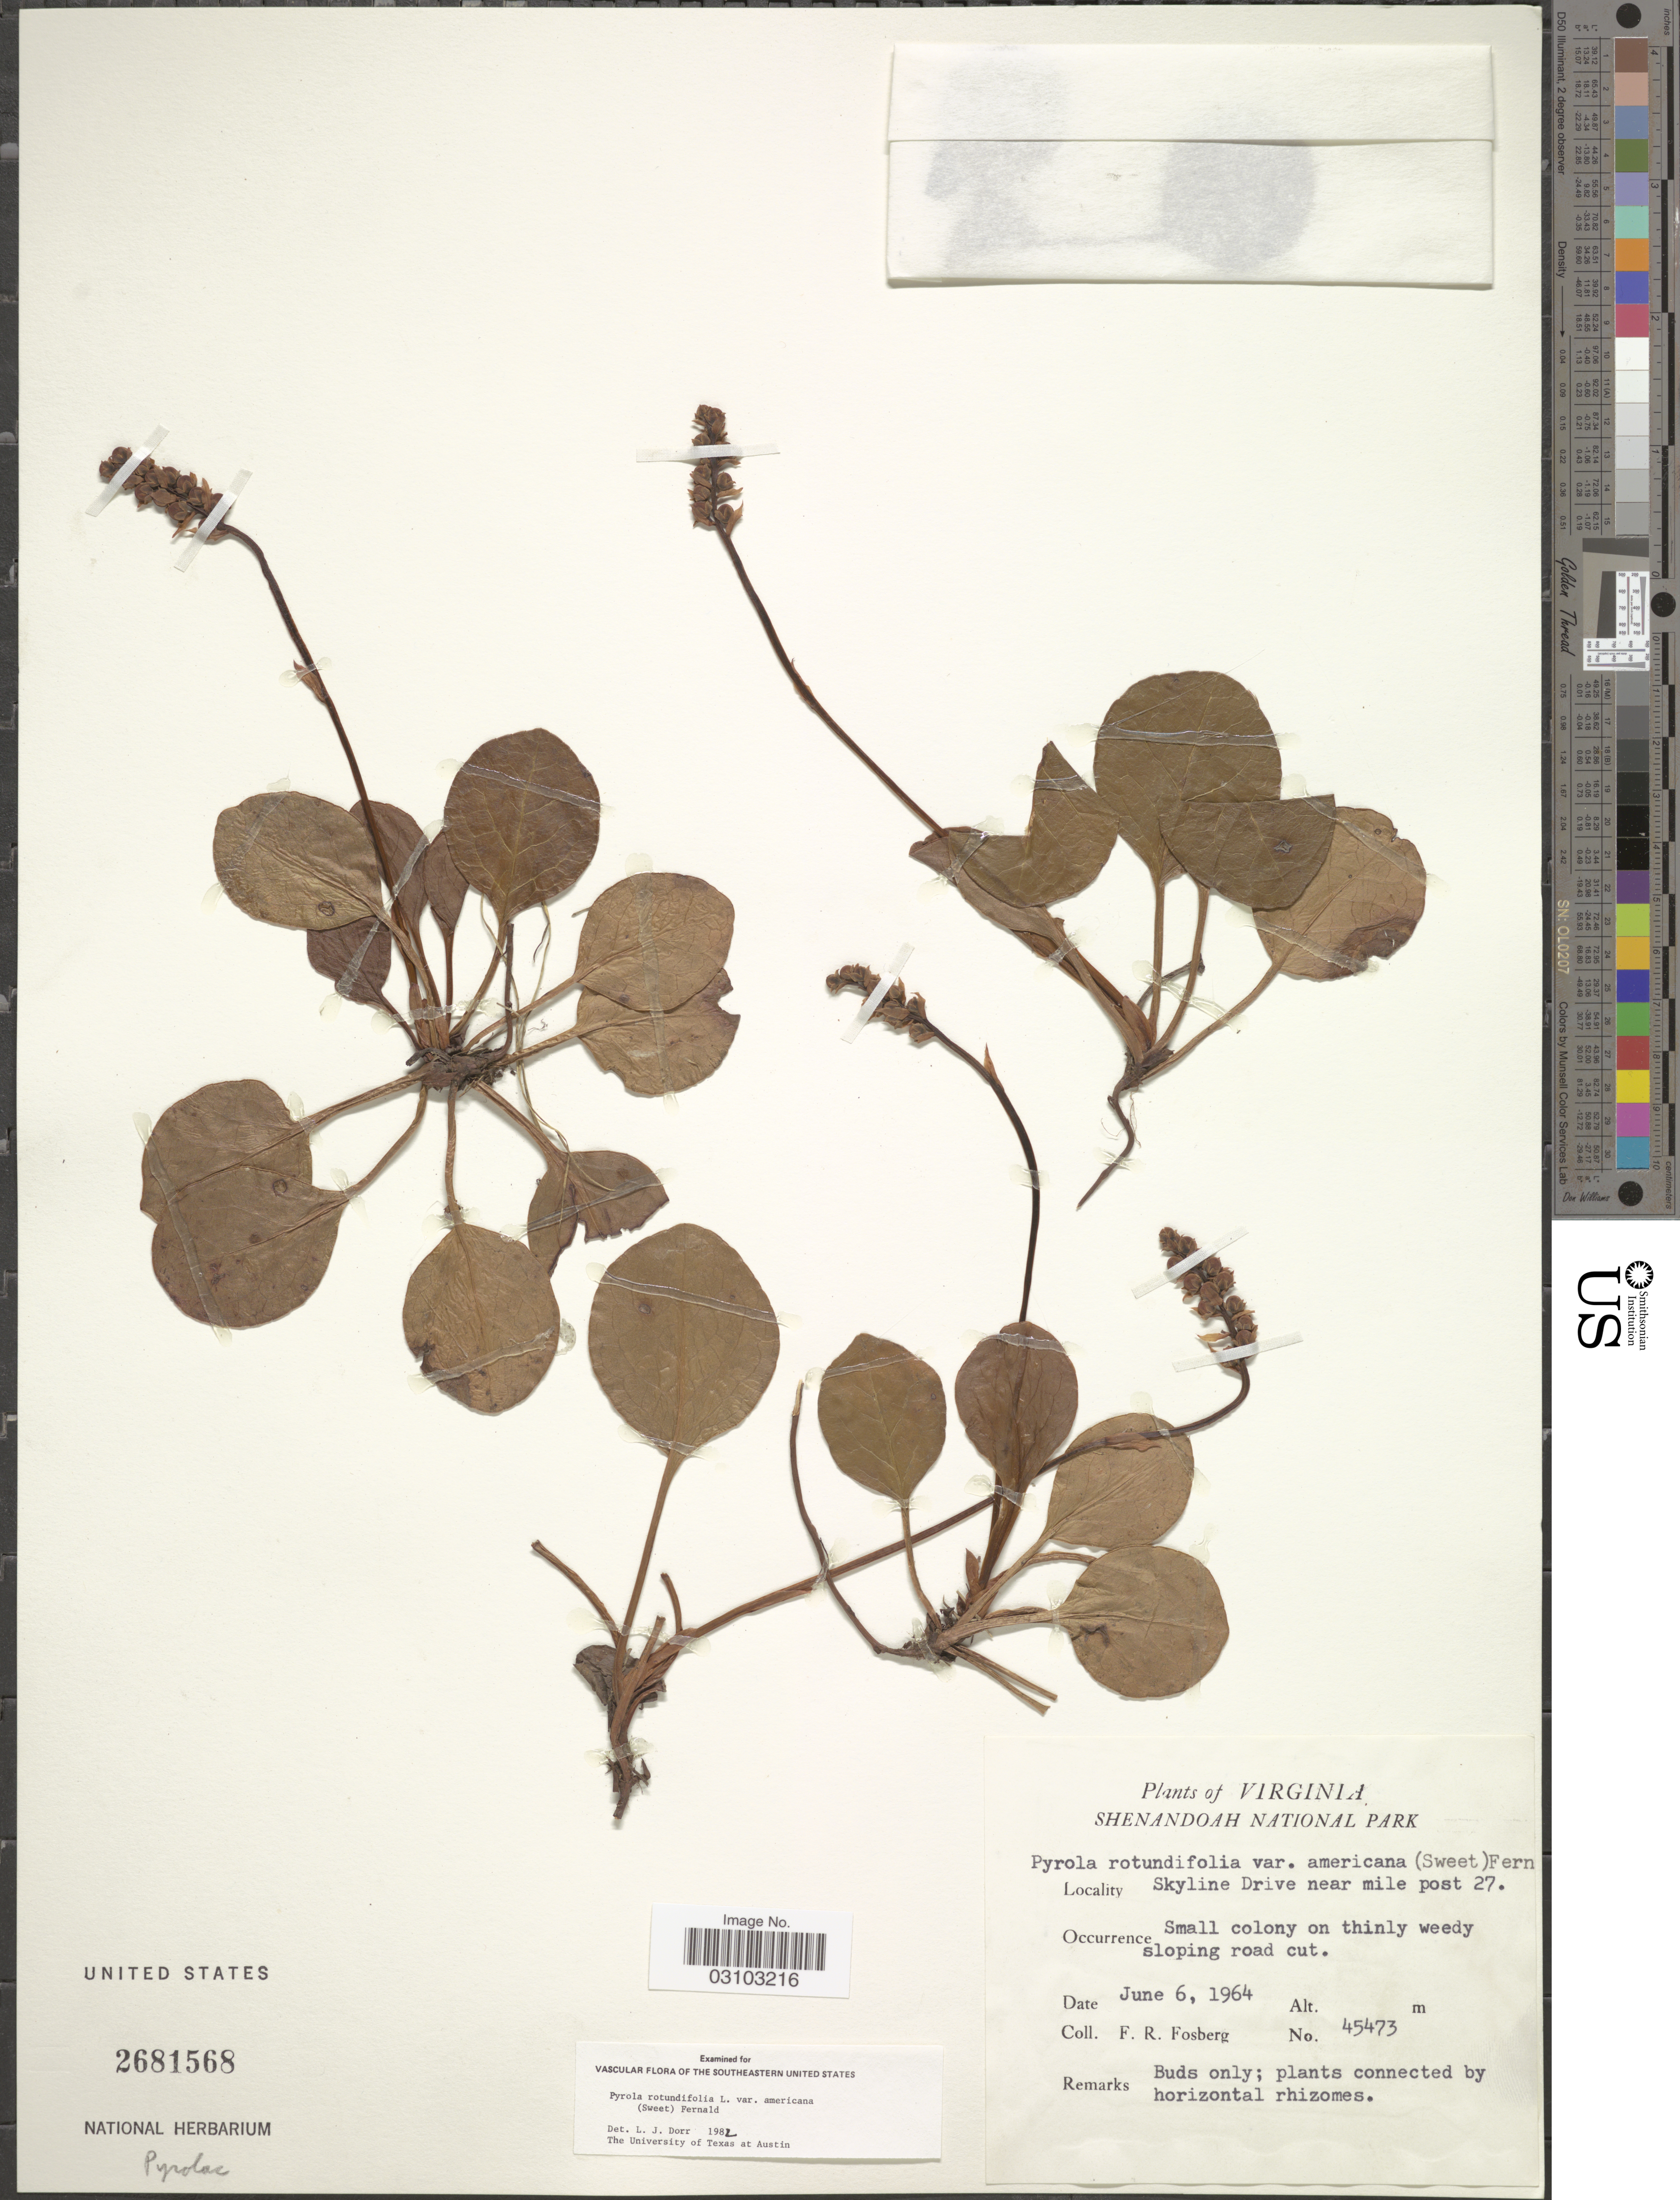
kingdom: Plantae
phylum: Tracheophyta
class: Magnoliopsida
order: Ericales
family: Ericaceae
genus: Pyrola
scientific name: Pyrola americana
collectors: F. R. Fosberg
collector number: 45473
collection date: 1964-06-06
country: United States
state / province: Virginia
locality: Shenandoah National Park, Skyline Drive near mile post 27.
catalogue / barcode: US 2681568